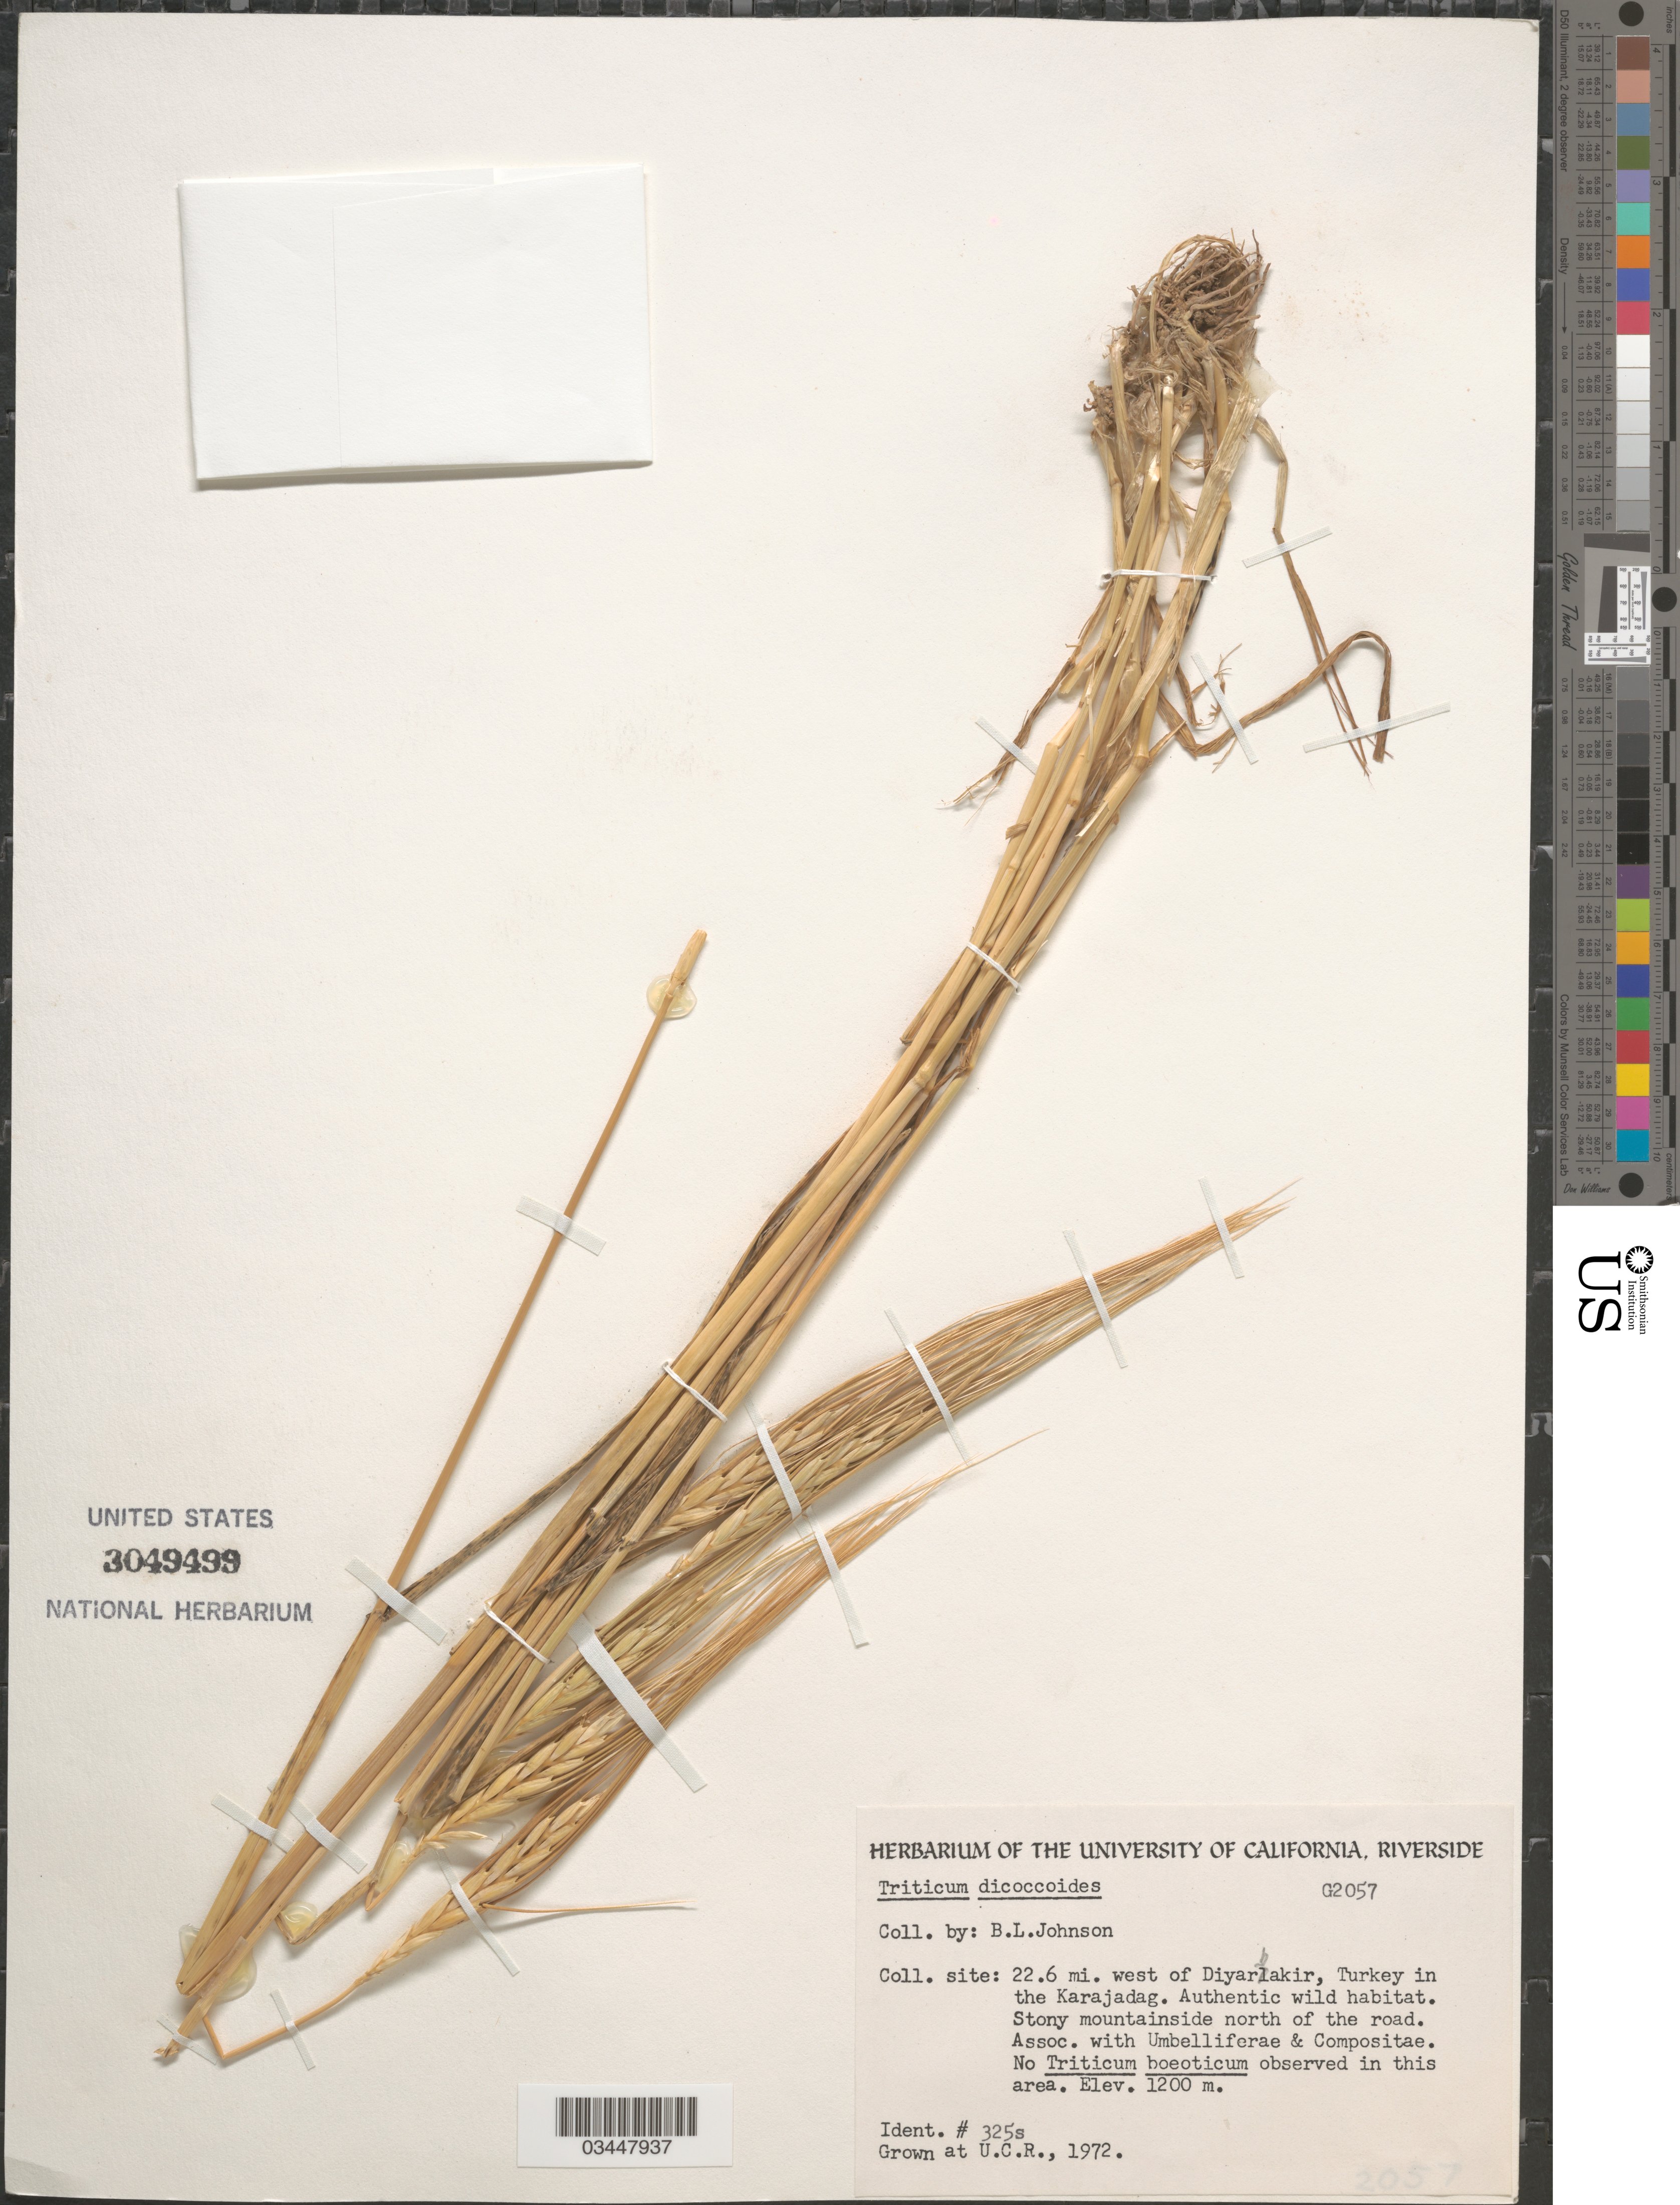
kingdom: Plantae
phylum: Tracheophyta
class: Liliopsida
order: Poales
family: Poaceae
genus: Triticum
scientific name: Triticum dicoccoides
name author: (Körn.) Körn. ex Schweinf.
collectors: ex herb. Univ. of California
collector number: G2057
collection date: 1972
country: United States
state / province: California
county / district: Riverside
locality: U.C.R.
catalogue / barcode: US 3049499